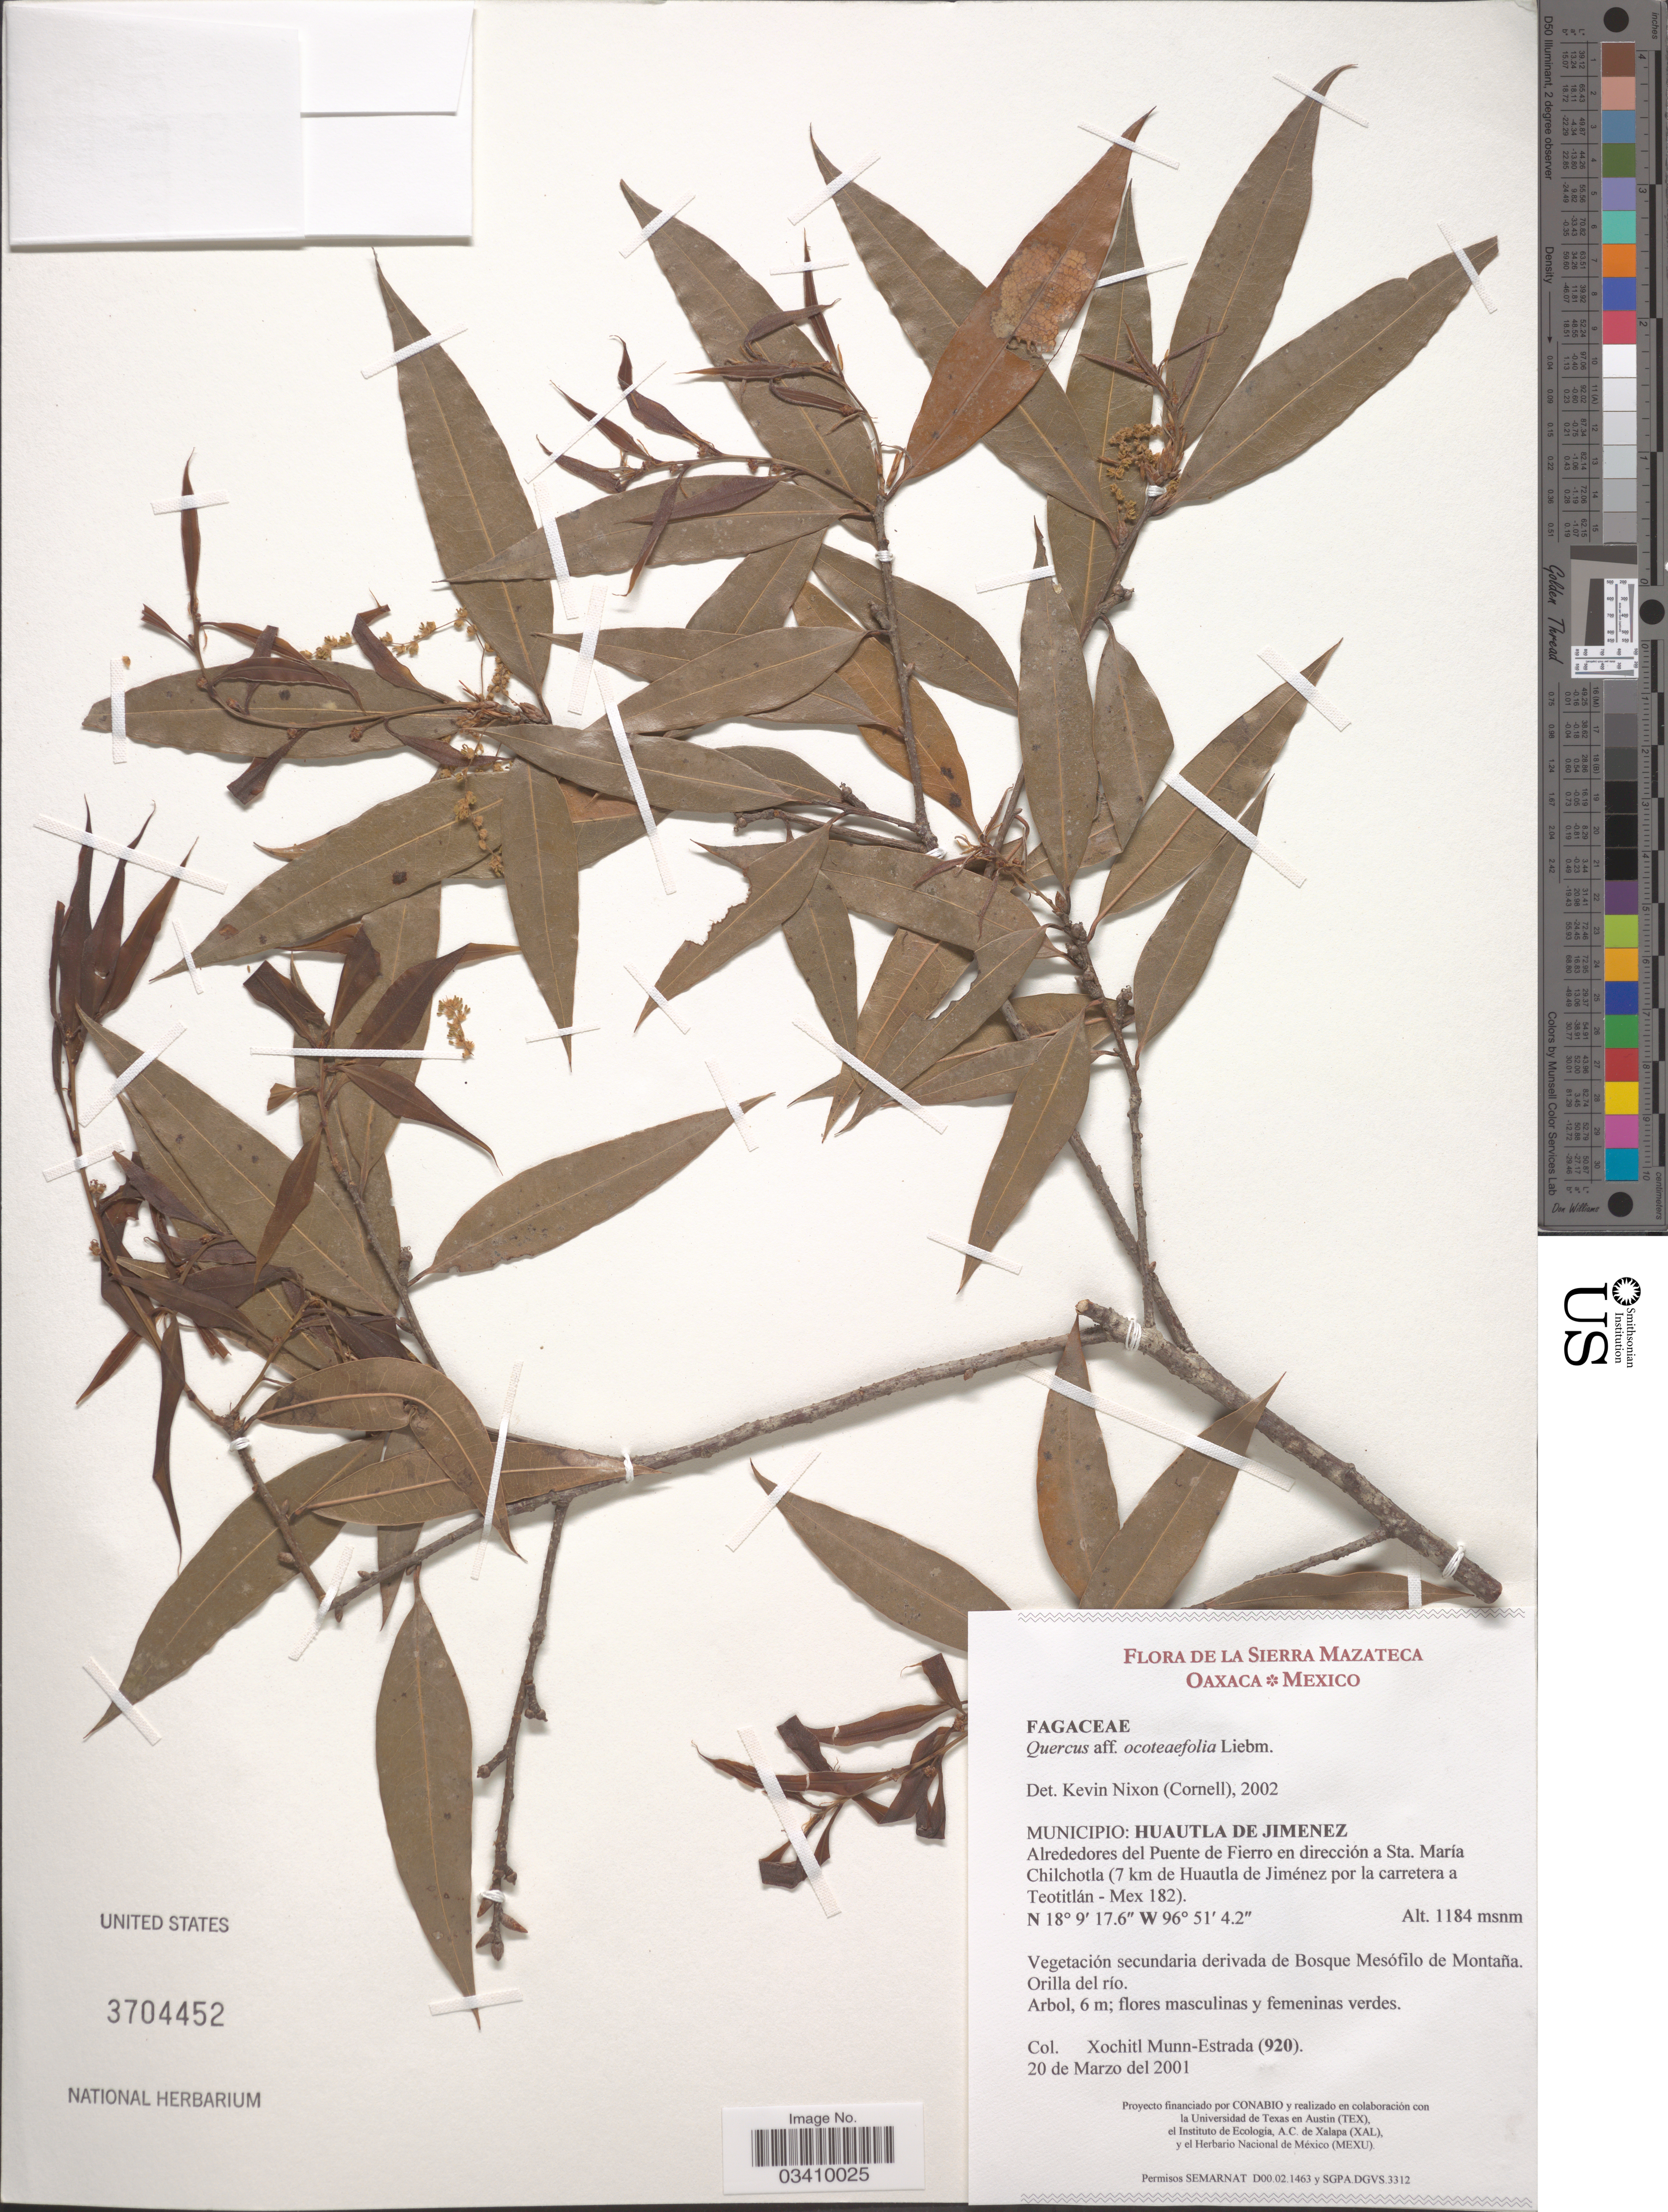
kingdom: Plantae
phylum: Tracheophyta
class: Magnoliopsida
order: Fagales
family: Fagaceae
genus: Quercus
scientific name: Quercus ocoteifolia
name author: Liebm.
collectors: X. Munn-Estrada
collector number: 920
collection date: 2001-03-20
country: Mexico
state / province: Oaxaca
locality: Sierra Mazateca. Municipio: Huautla de Jimenez. Alrededores del Puente de Fierro en dirección a Sta. Maria Chilchotla (7 km de Huautla de Jiménez por la carretera a Teotitlán-Mex 182).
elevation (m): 1184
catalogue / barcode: US 3704452